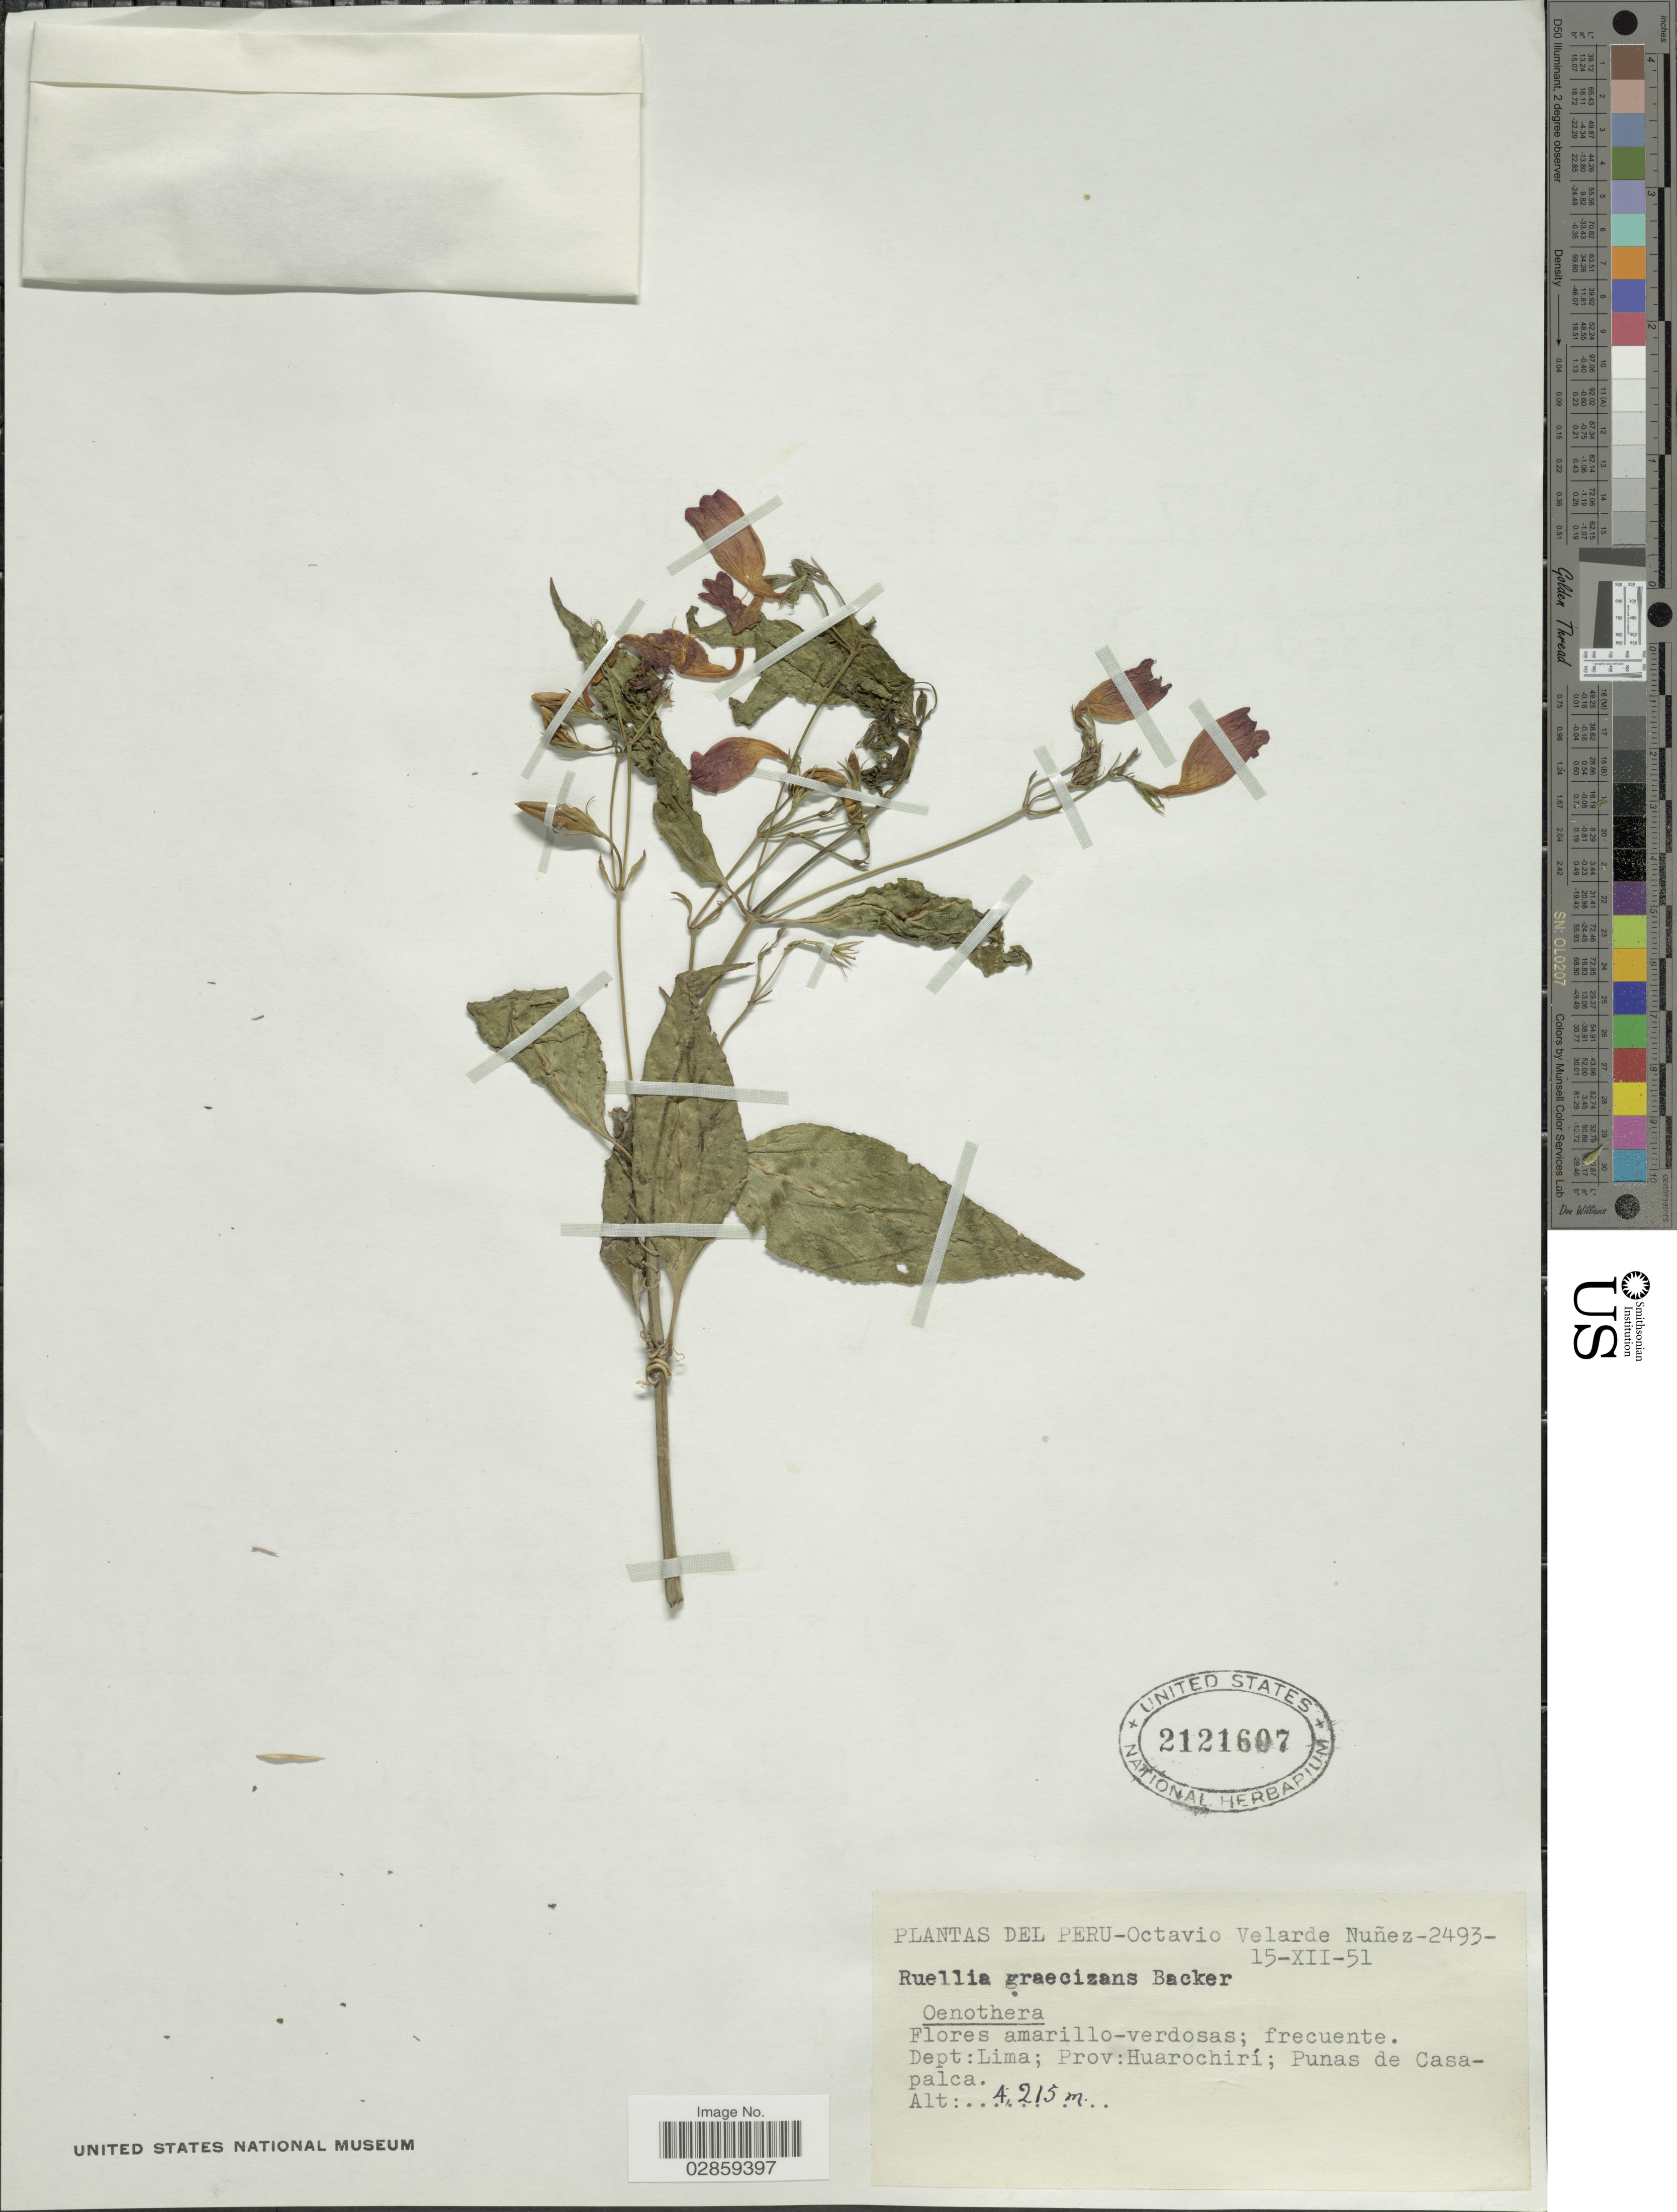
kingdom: Plantae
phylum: Tracheophyta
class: Magnoliopsida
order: Lamiales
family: Acanthaceae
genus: Ruellia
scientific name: Ruellia brevifolia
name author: (Pohl) C. Ezcurra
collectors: O. Nuñez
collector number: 2493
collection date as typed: Transcribed d/m/y: 15/12/51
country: Peru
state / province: Lima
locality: Dept. Lima; Prov: Huarochirí; Punas de Casapalca.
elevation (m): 4215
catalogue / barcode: US 2121607